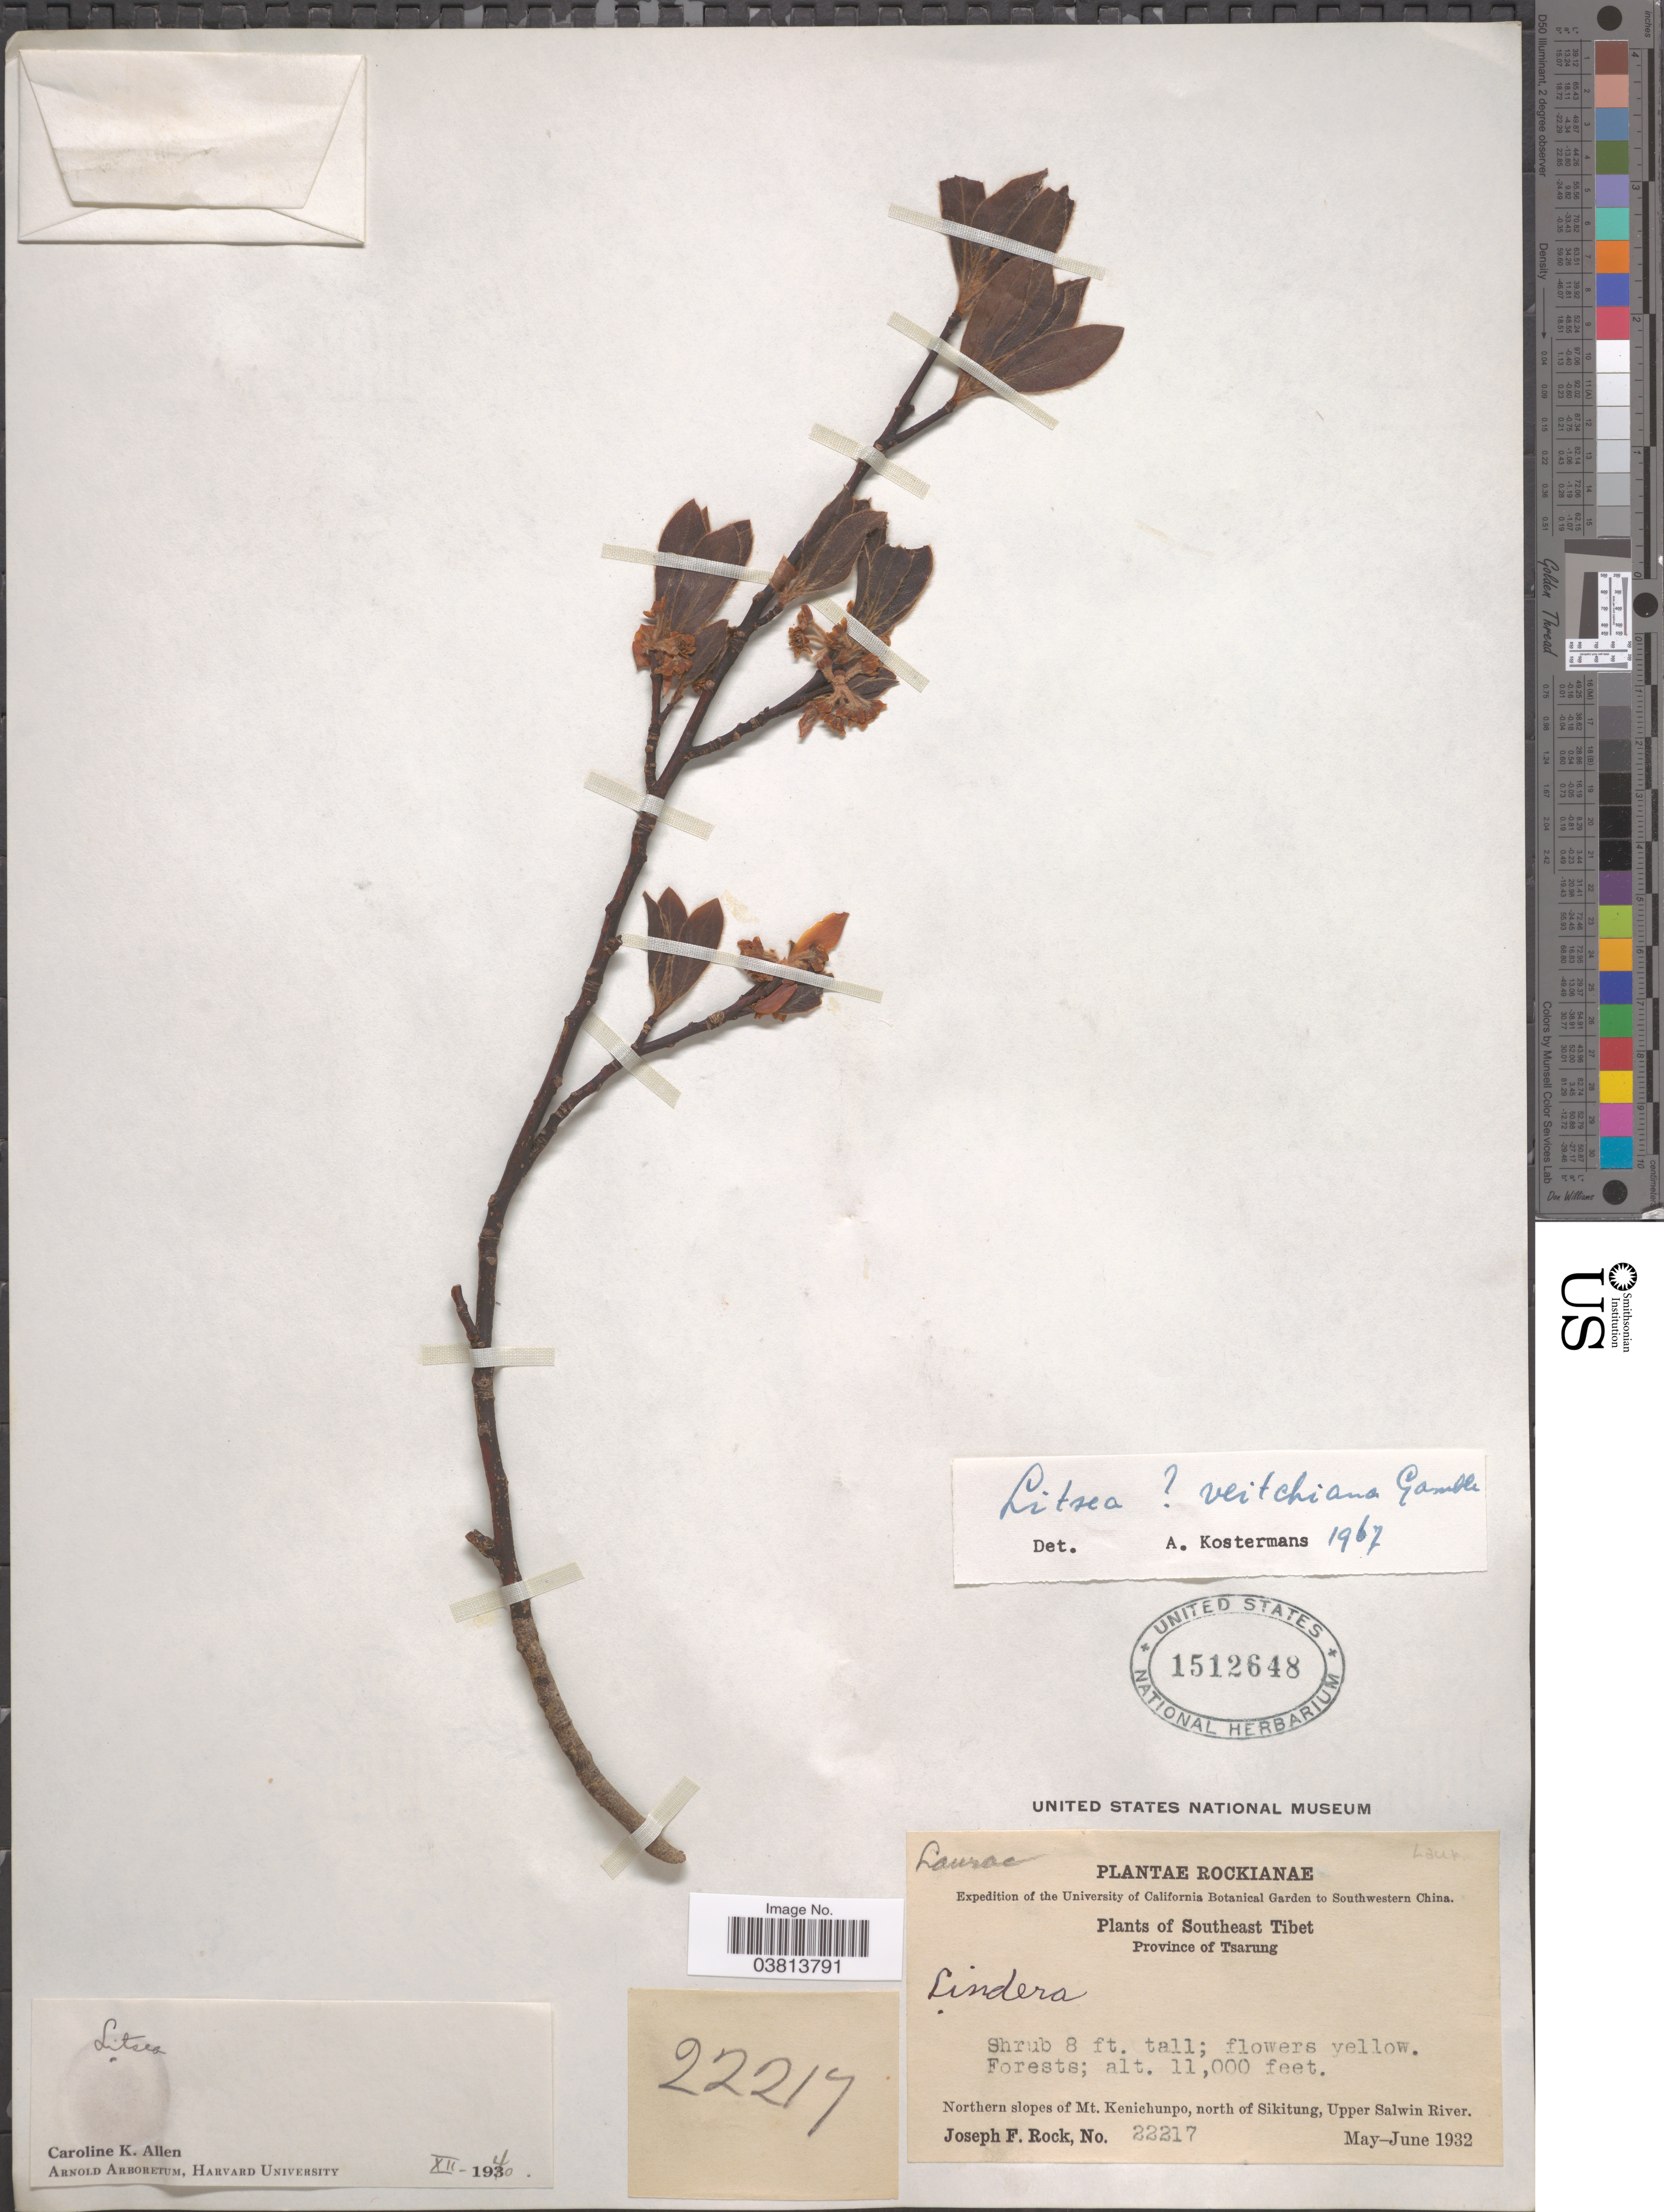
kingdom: Plantae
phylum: Tracheophyta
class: Magnoliopsida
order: Laurales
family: Lauraceae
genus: Litsea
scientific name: Litsea veitchiana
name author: Gamble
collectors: J. F. Rock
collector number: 22217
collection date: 1932-05/1932-06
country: China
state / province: Xizang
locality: Southeast Tibet. Province of Tsarung. Northern slopes of Mt. Kenichunpo, north of Sikitung, Upper Salwin River.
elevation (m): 3353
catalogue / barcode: US 1512648